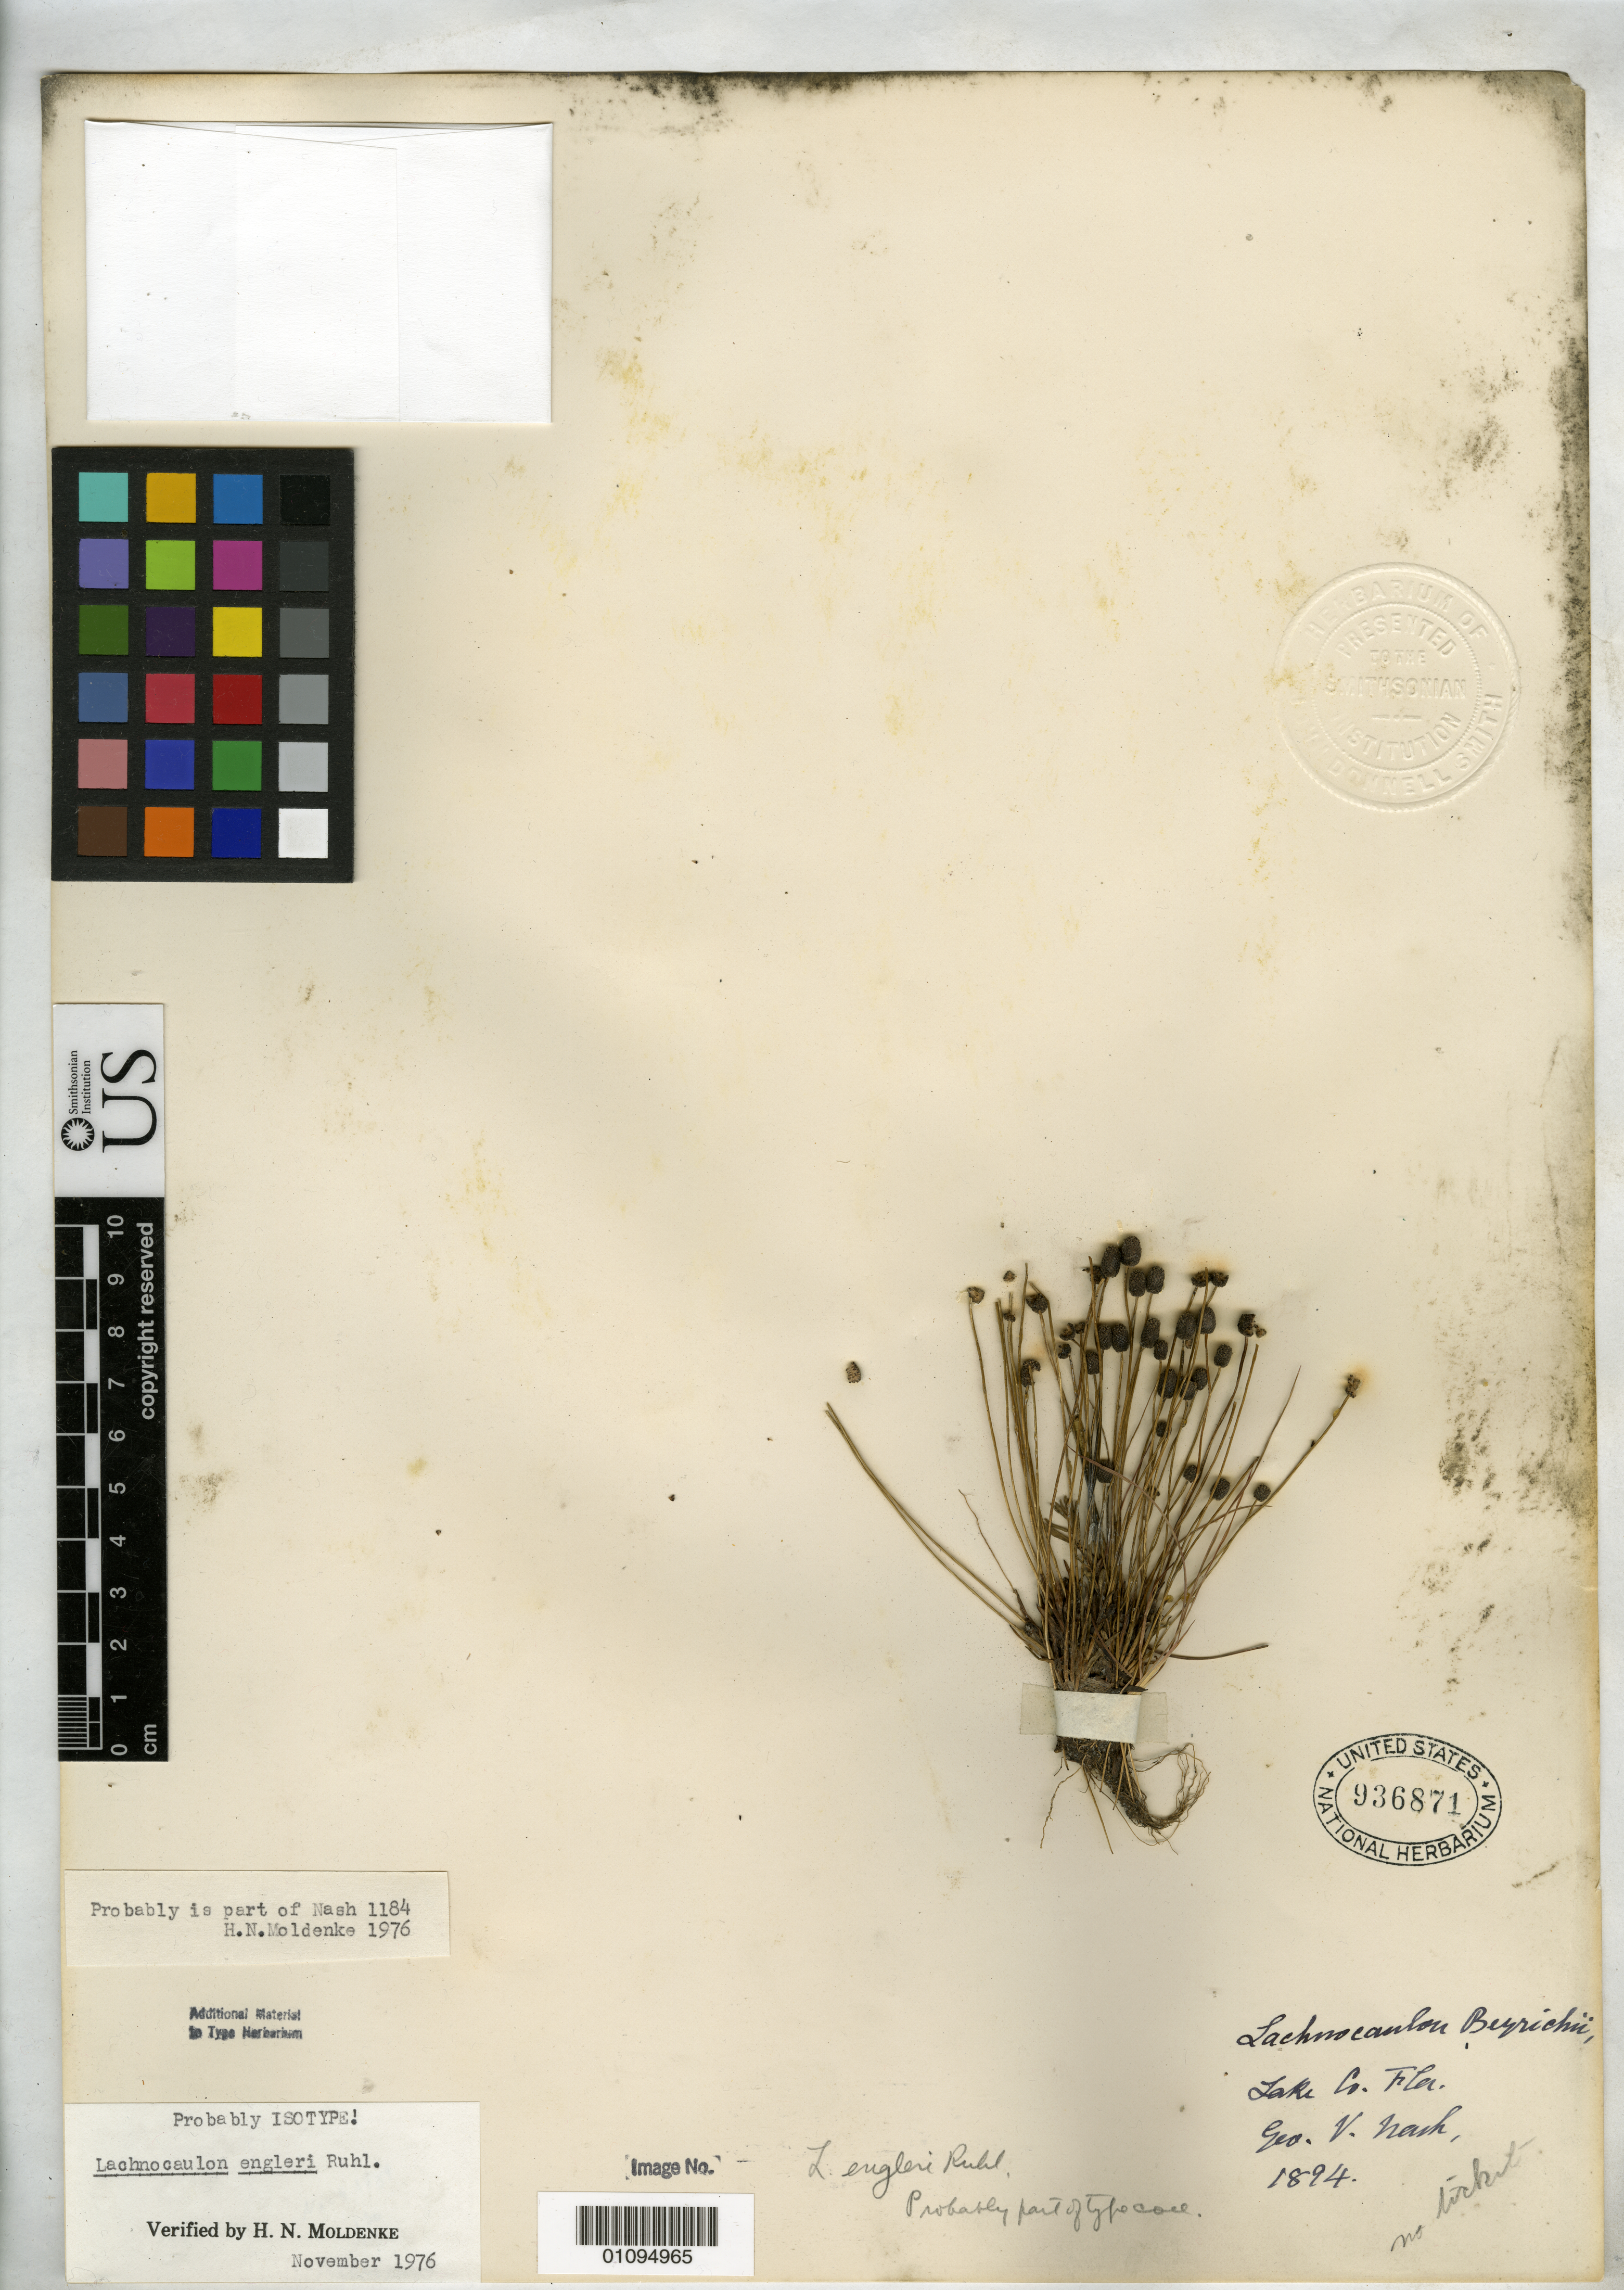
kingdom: Plantae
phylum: Tracheophyta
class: Liliopsida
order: Poales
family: Eriocaulaceae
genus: Lachnocaulon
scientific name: Lachnocaulon engleri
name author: Ruhland in Engl.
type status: Type Collection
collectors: G. V. Nash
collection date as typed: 1894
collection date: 1894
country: United States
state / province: Florida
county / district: Lake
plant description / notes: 'Probably is part of Nash 1184' HN Moldenke, 1976.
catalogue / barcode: US 936871